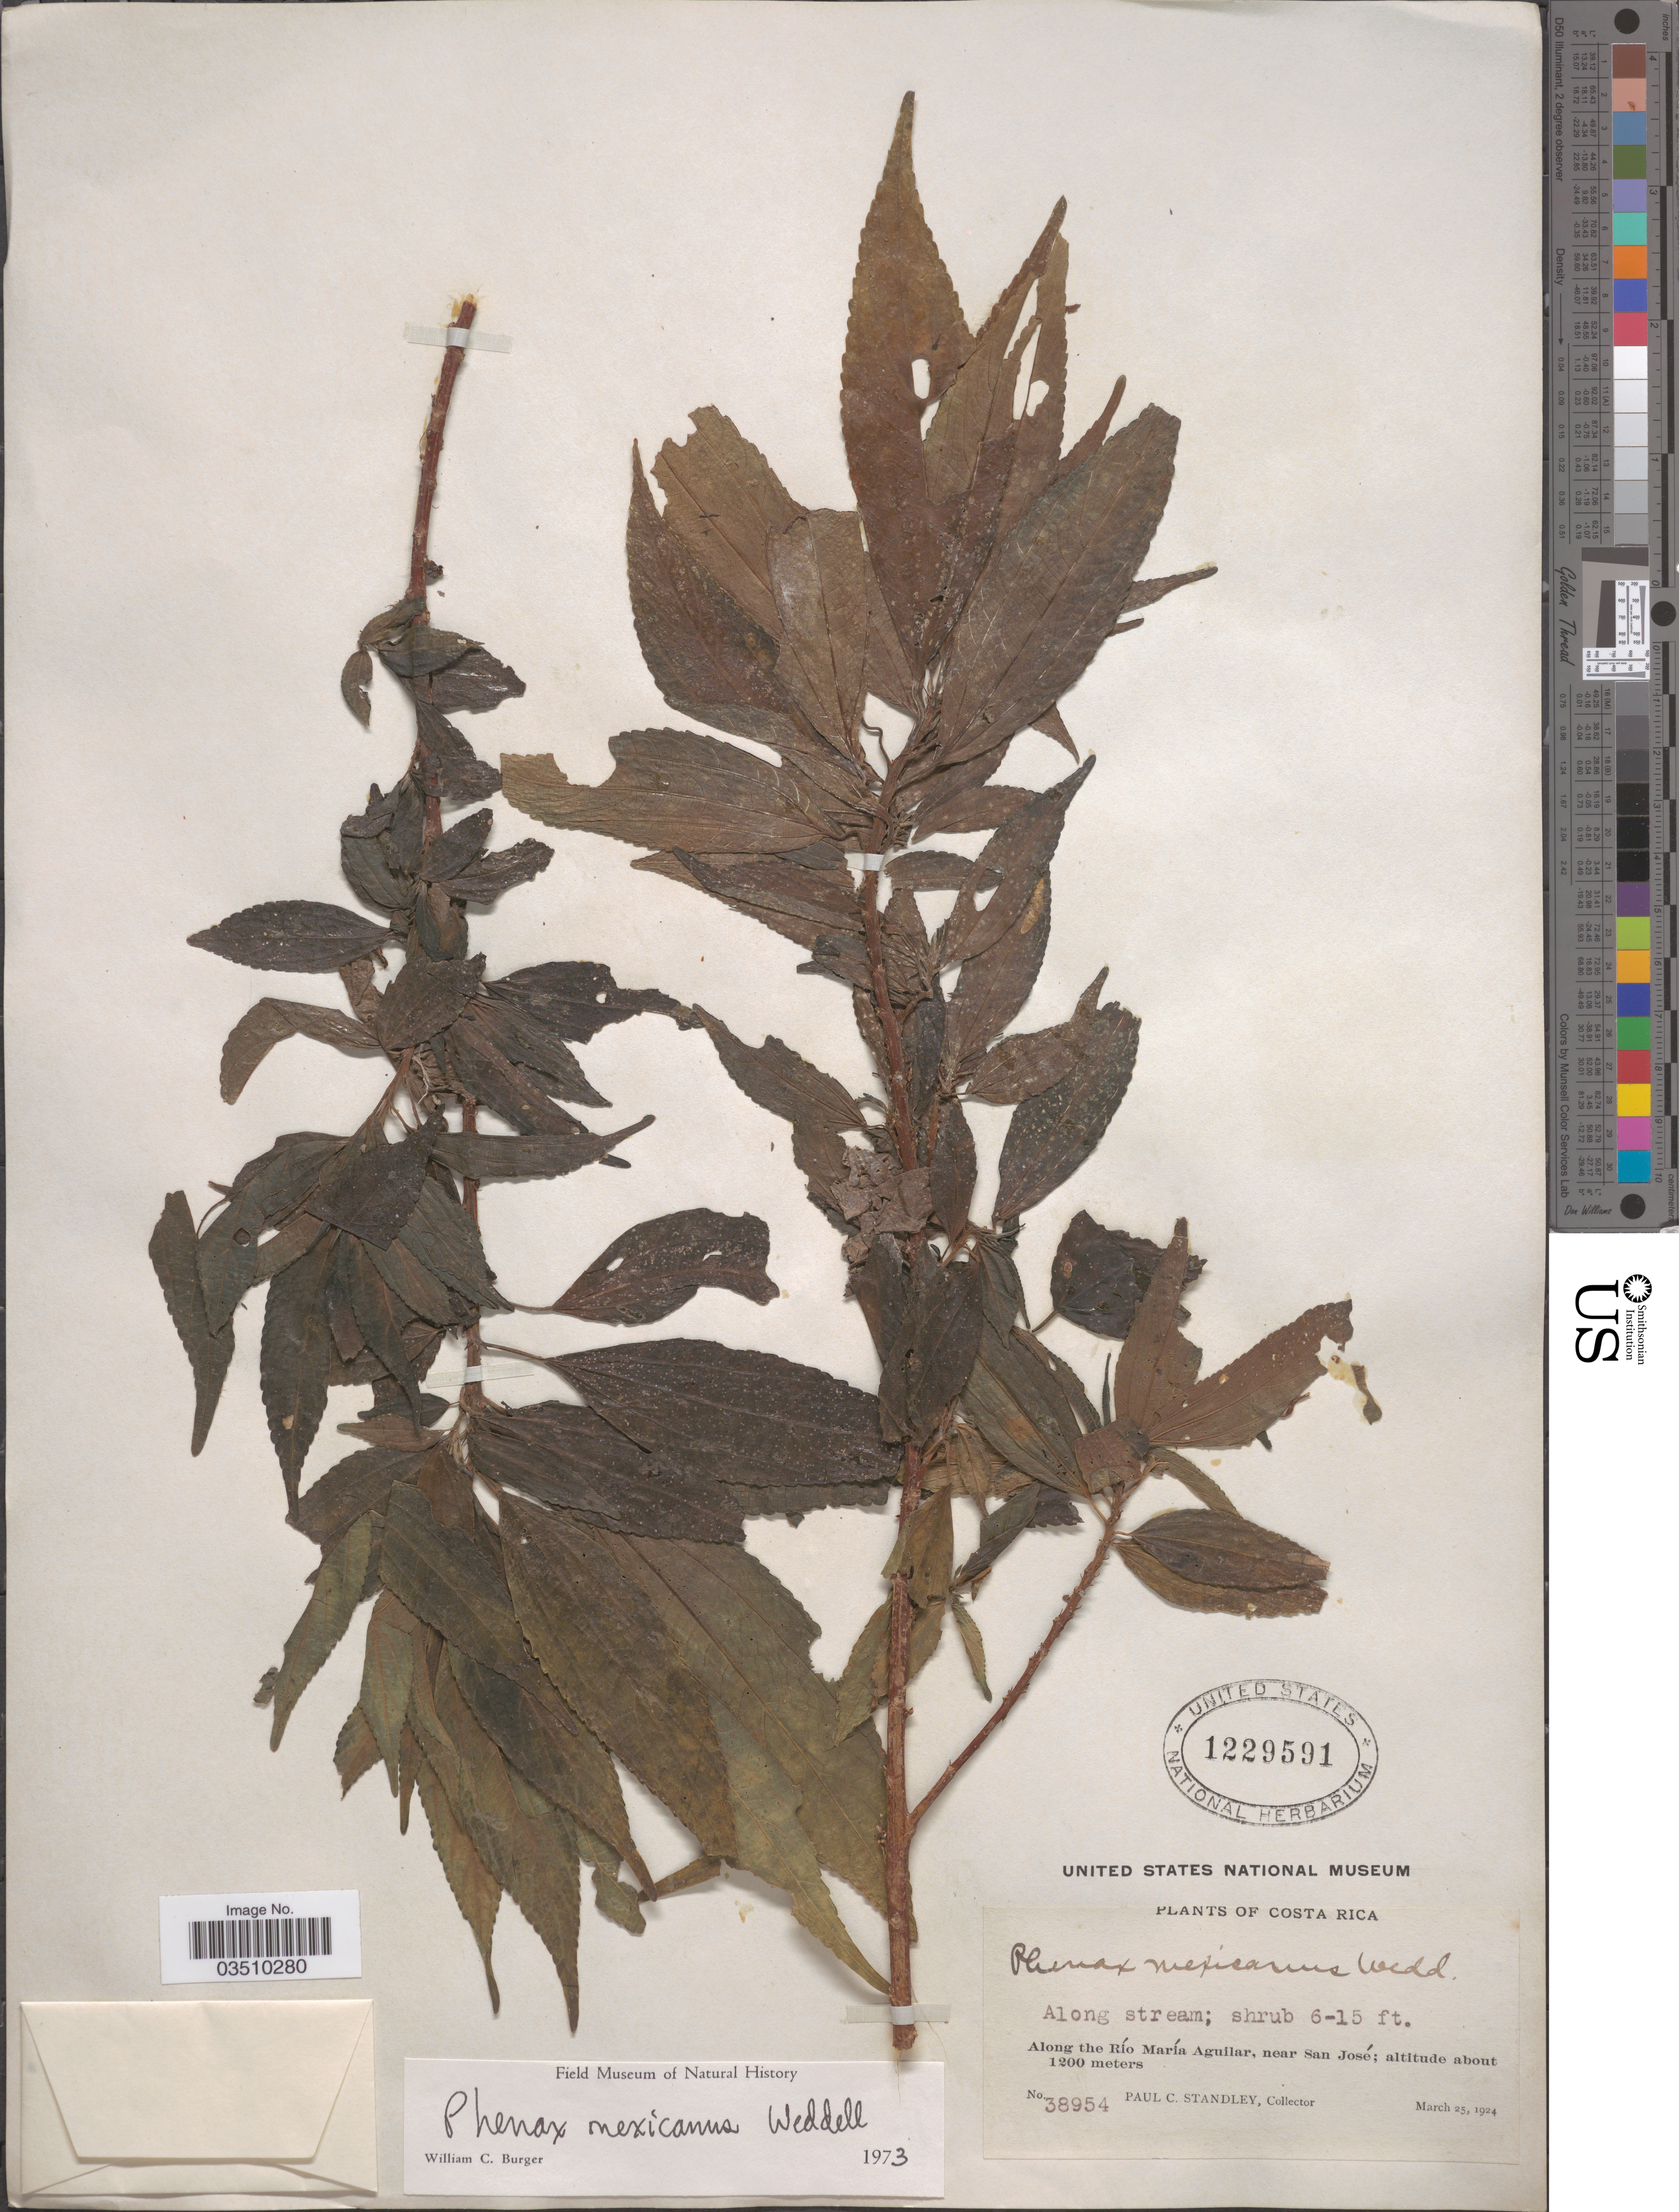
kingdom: Plantae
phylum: Tracheophyta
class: Magnoliopsida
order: Rosales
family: Urticaceae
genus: Phenax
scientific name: Phenax mexicanus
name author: Wedd.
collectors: P. C. Standley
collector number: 38954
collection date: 1924-03-25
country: Costa Rica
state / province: San José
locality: Along the Río María Aguilar, near San José.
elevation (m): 1200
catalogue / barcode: US 1229591